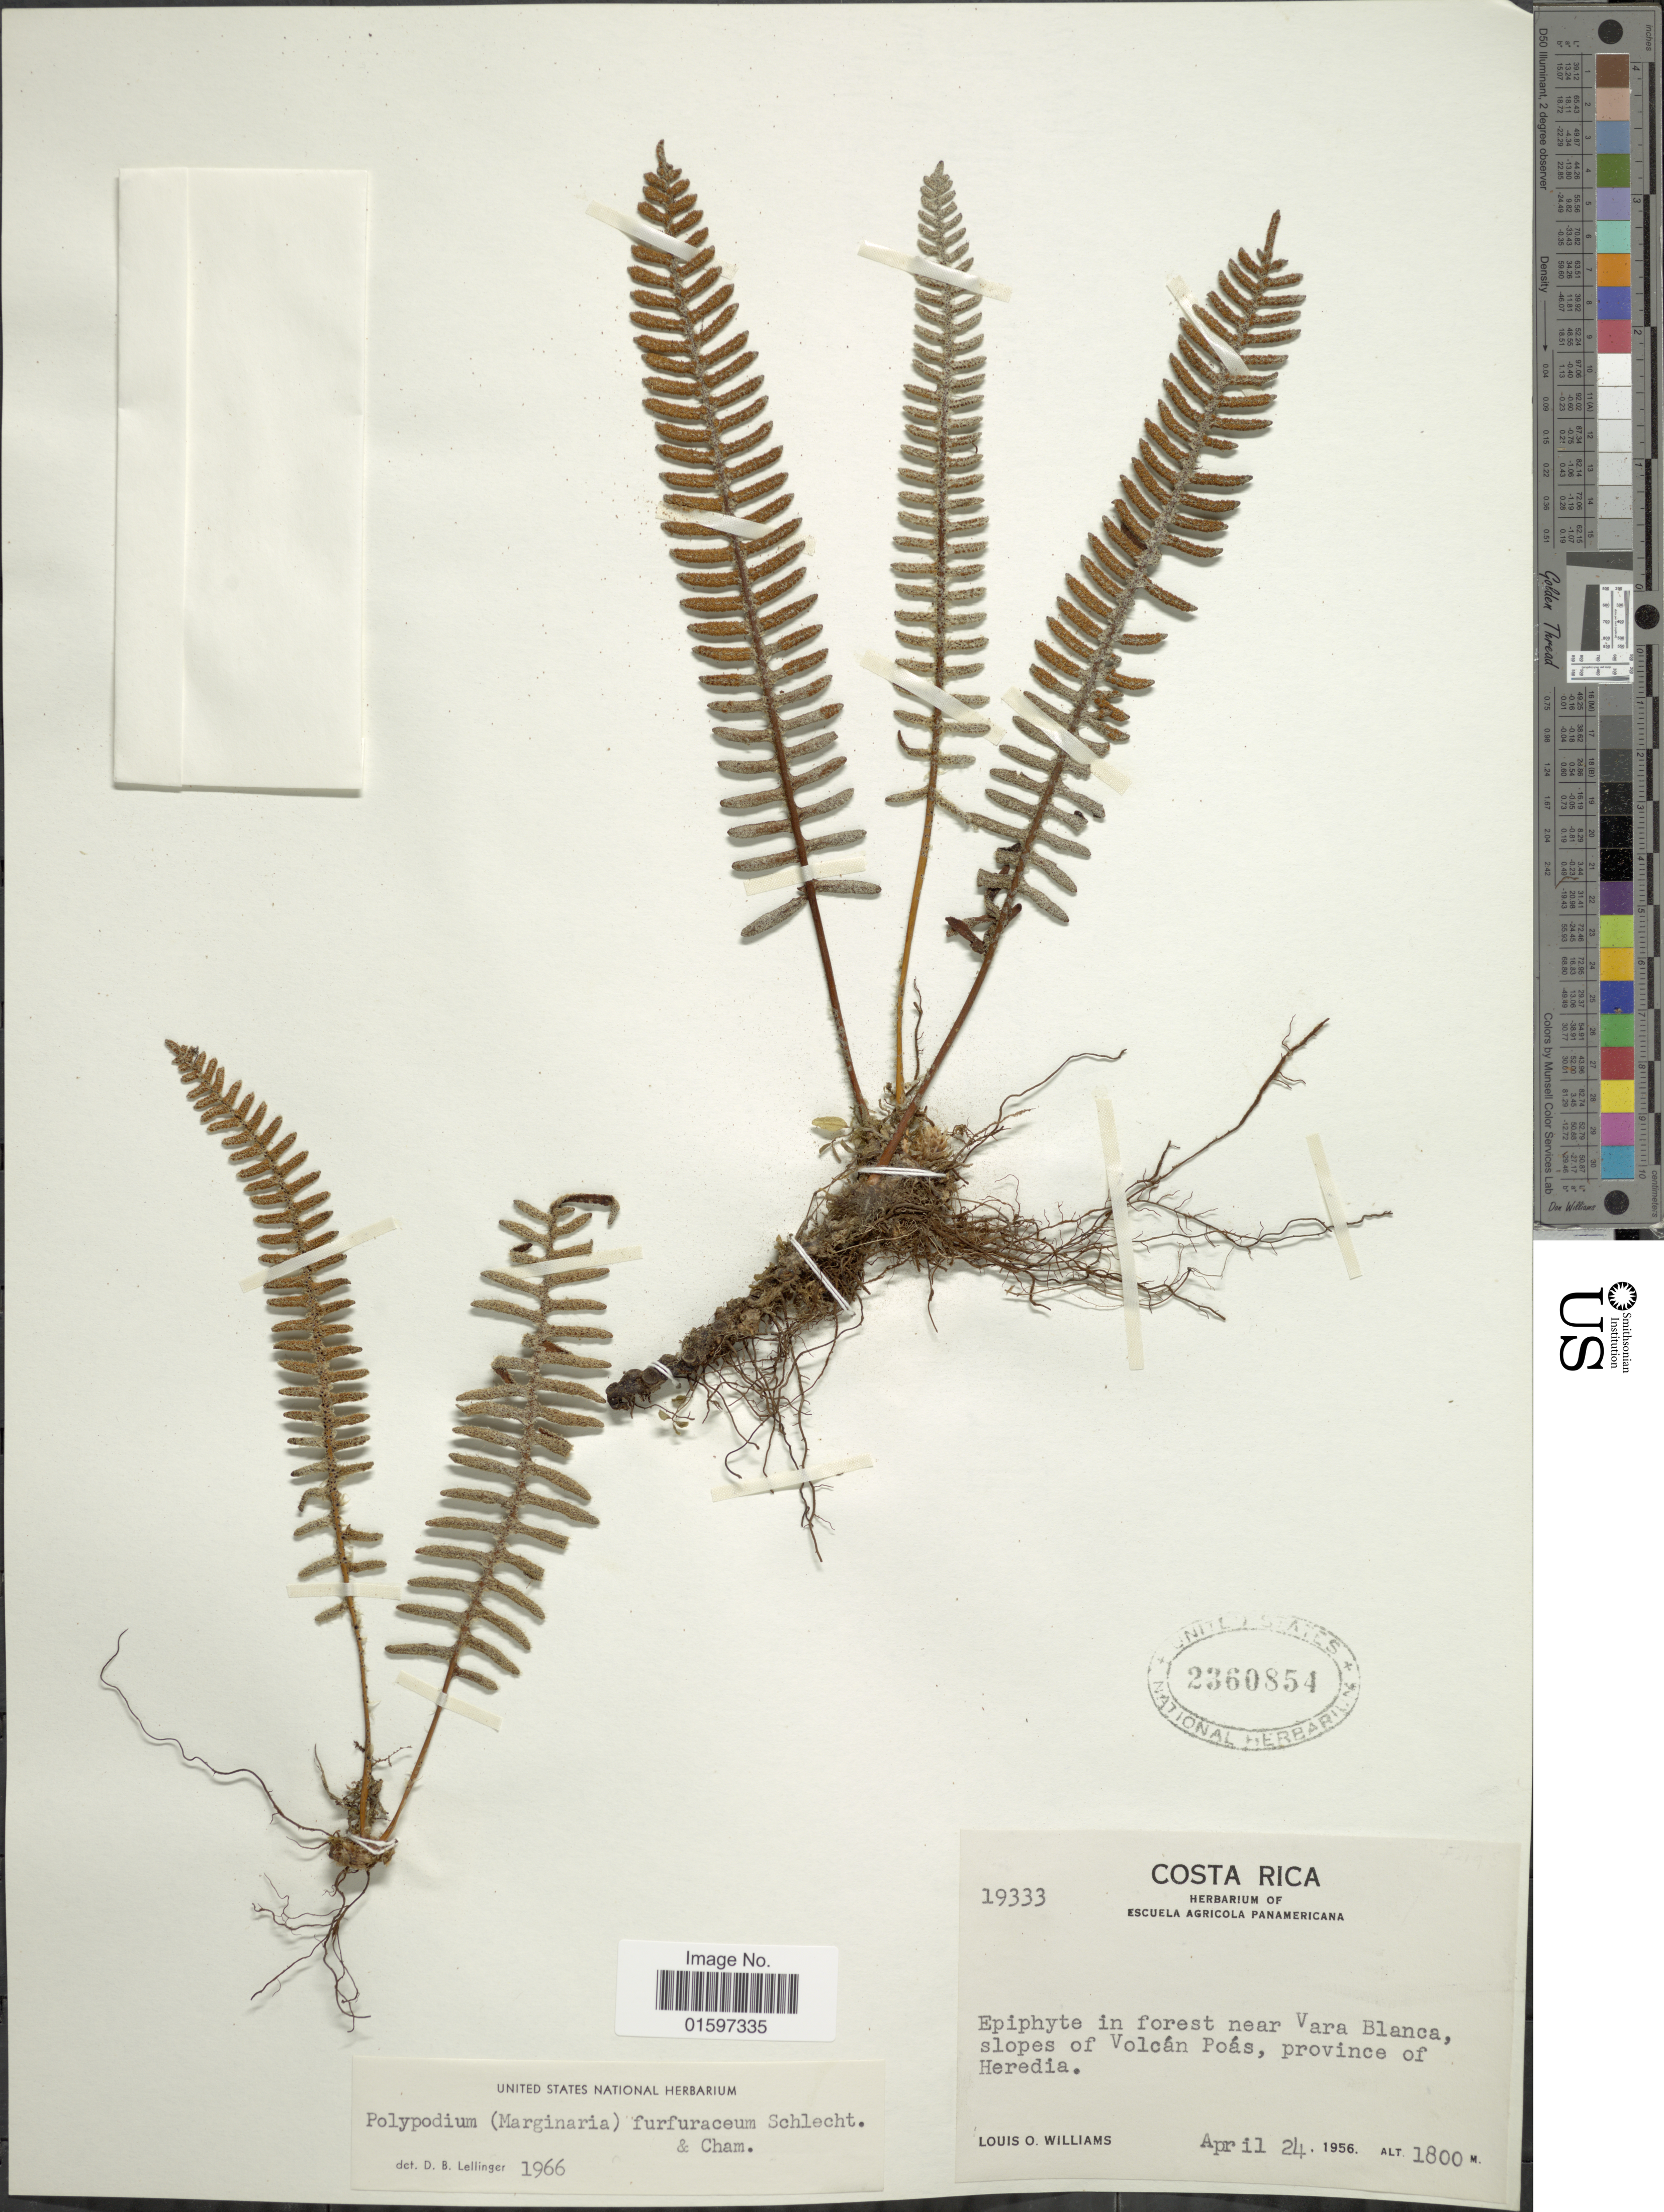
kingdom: Plantae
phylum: Tracheophyta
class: Polypodiopsida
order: Polypodiales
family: Polypodiaceae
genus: Pleopeltis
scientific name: Pleopeltis furfuracea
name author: (Schltdl. & Cham.) A.R. Sm. & Tejero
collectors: L. O. Williams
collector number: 19333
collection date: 1956-04-24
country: Costa Rica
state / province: Heredia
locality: Epiphyte in forest near Vara Blanca, slopes of Volcán Poás, province of Heredia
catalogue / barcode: US 2360854